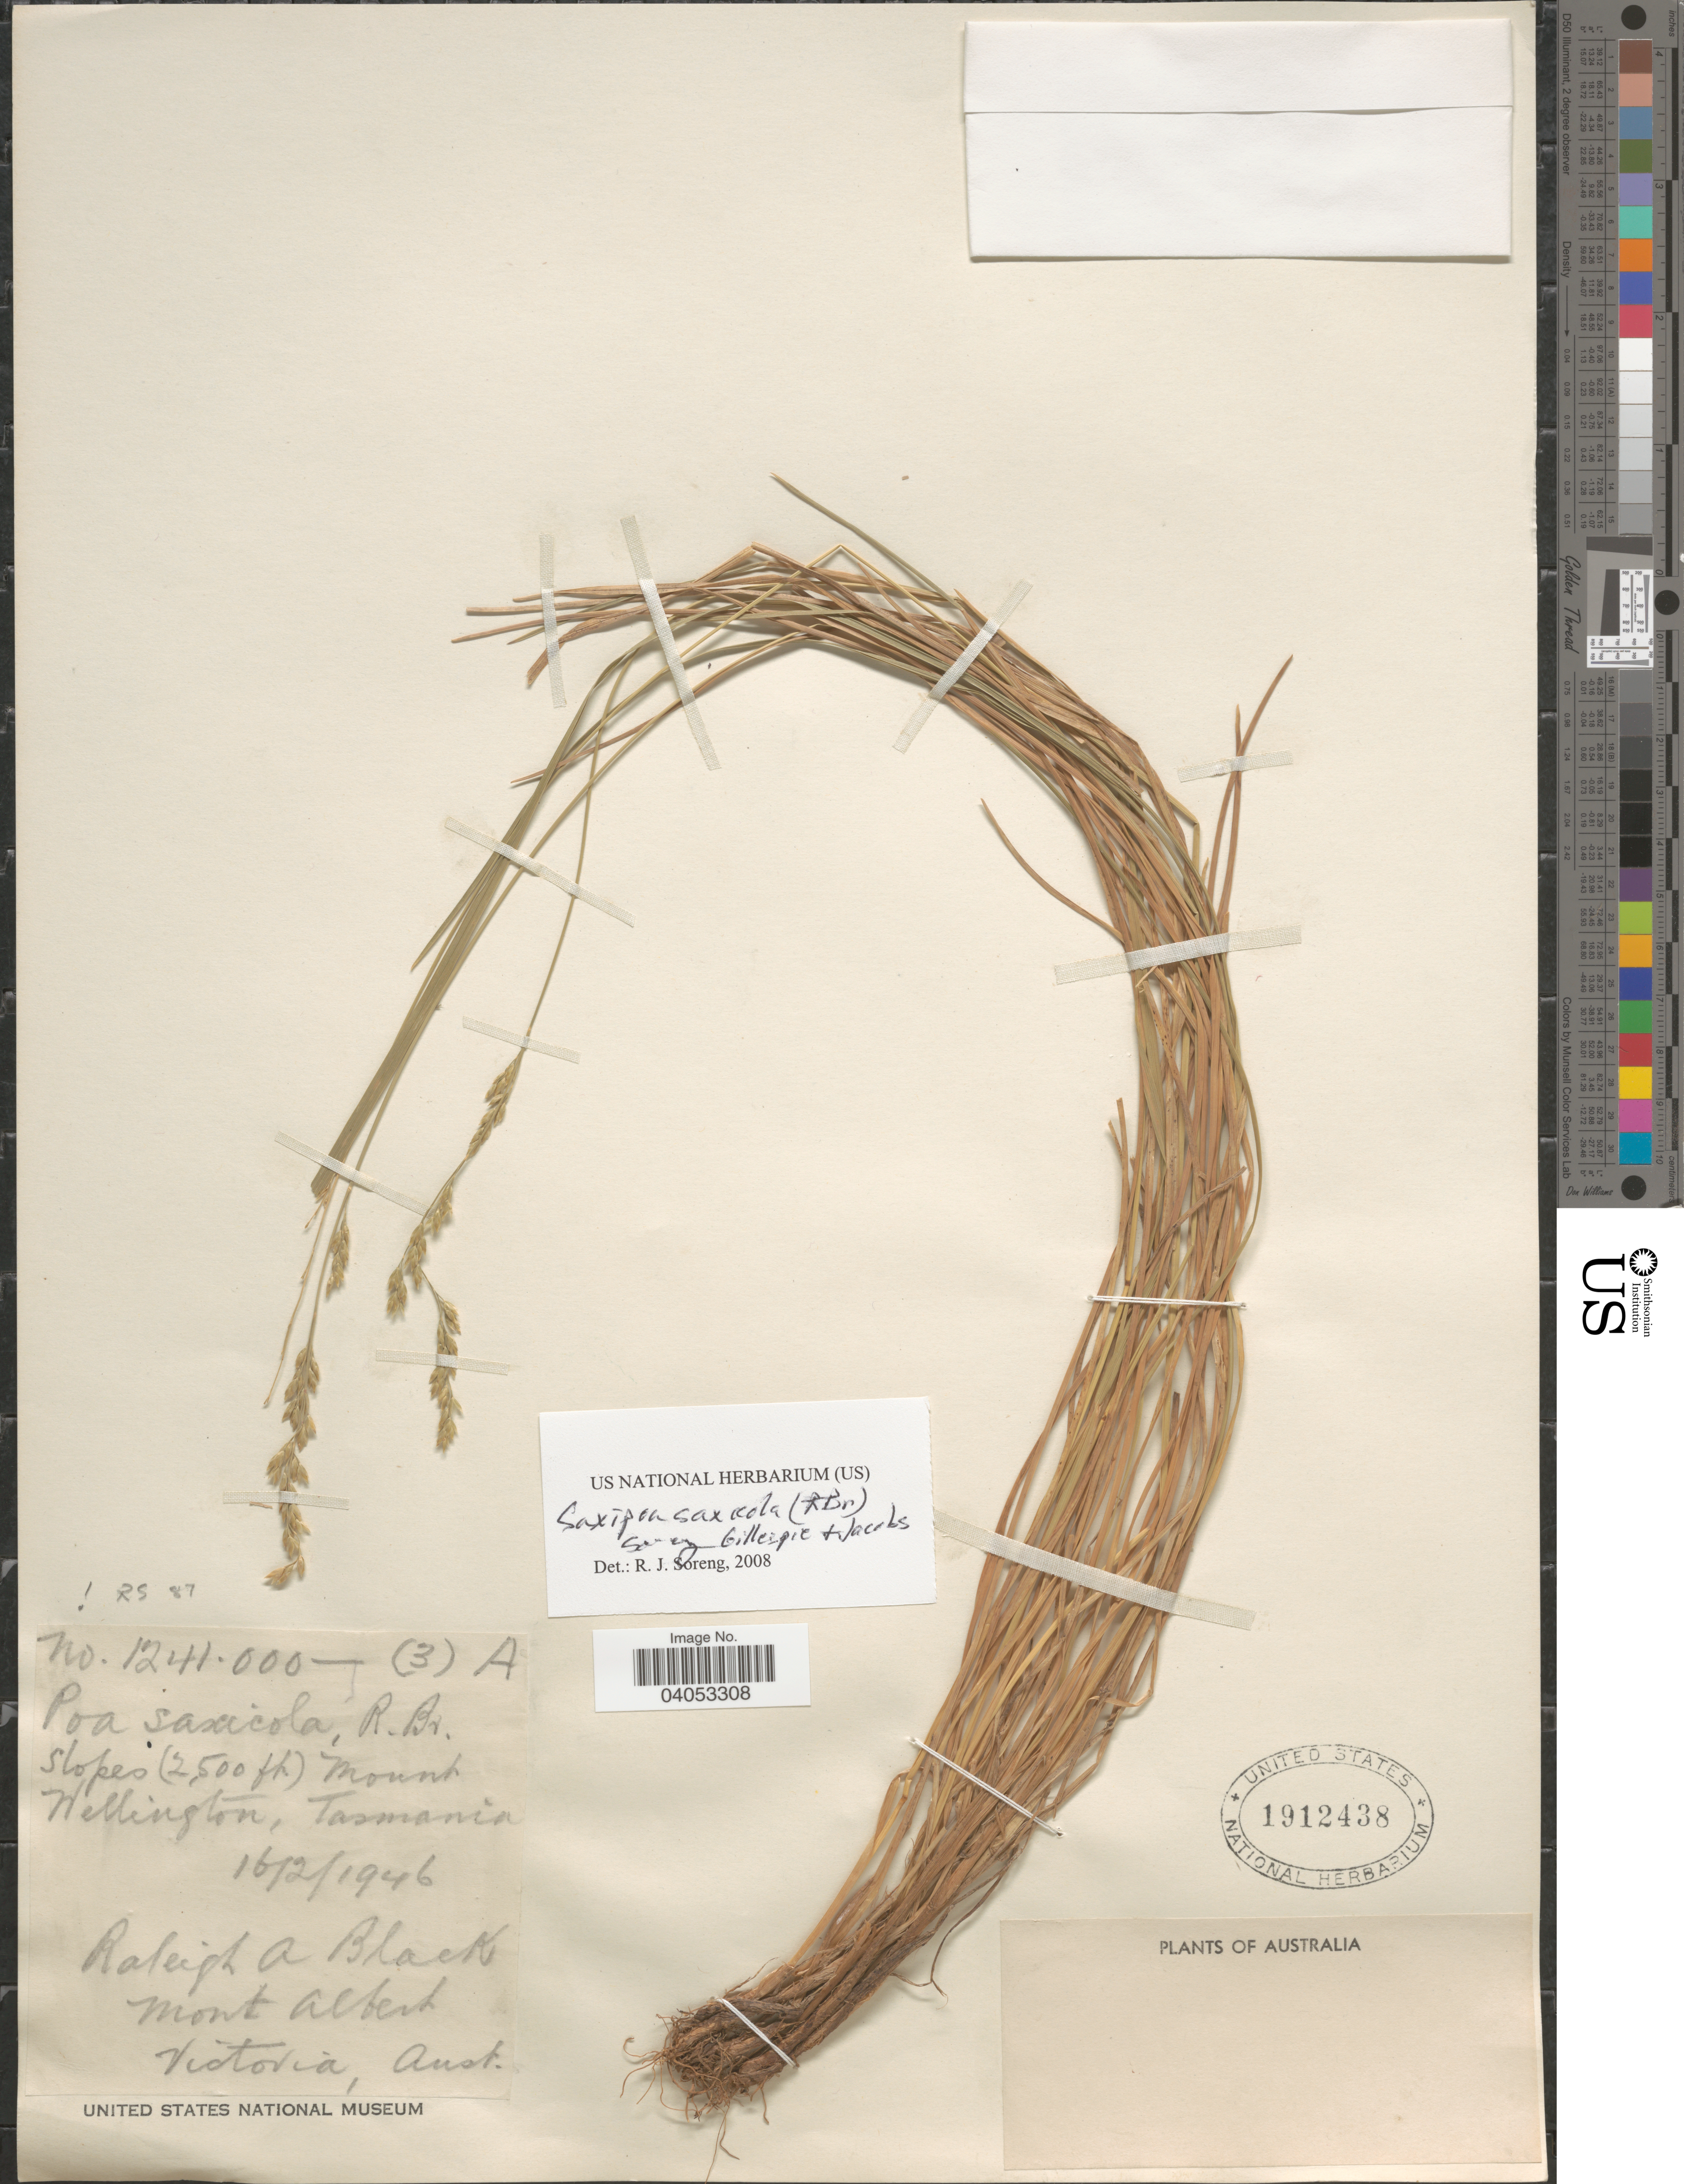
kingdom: Plantae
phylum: Tracheophyta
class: Liliopsida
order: Poales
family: Poaceae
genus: Saxipoa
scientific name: Saxipoa saxicola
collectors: R. A. Black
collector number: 1241000-(3)A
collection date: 1946-02-16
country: Australia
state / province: Tasmania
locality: Slopes Mount Wellington.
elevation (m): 762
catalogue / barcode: US 1912438